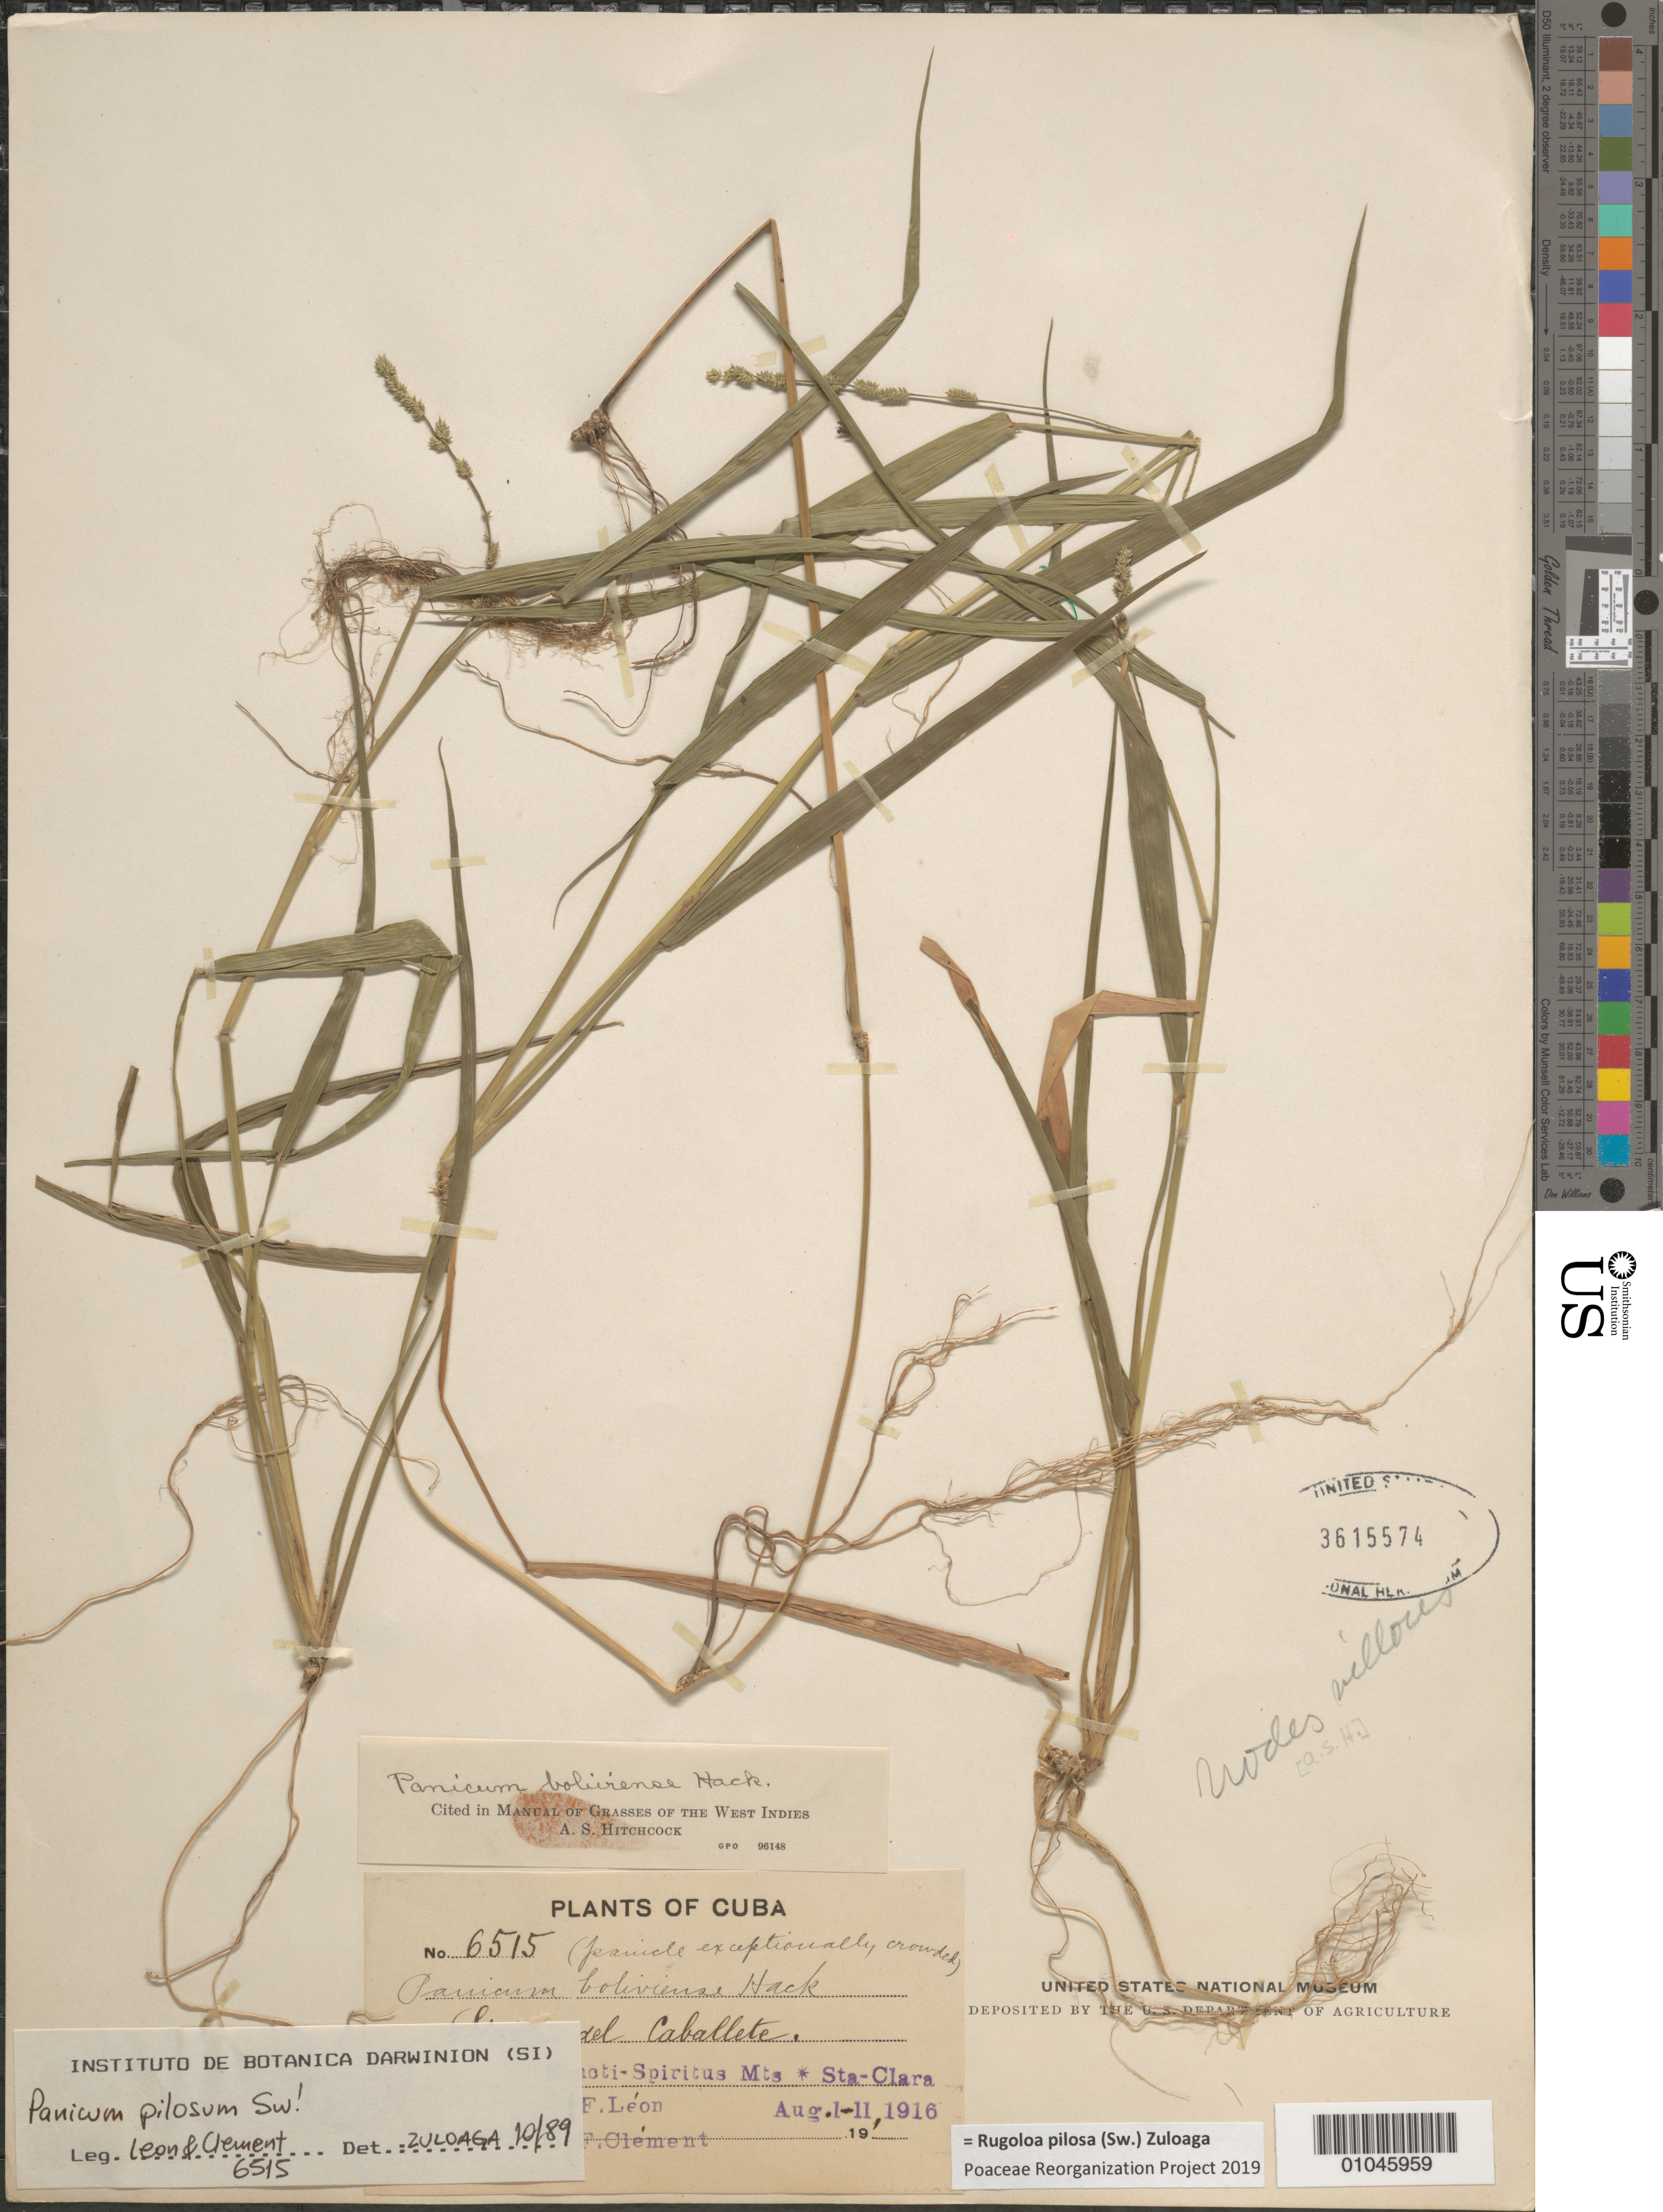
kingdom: Plantae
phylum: Tracheophyta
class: Liliopsida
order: Poales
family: Poaceae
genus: Panicum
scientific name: Panicum pilosum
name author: Sw.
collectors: Bro. León & B. Clement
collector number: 6515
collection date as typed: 01 Aug 1916 to 11 Aug 1916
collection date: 1916-08-01/1916-08-11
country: Cuba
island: Cuba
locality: Sancti-Spiritus Mts Santa Clara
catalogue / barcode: US 3615574